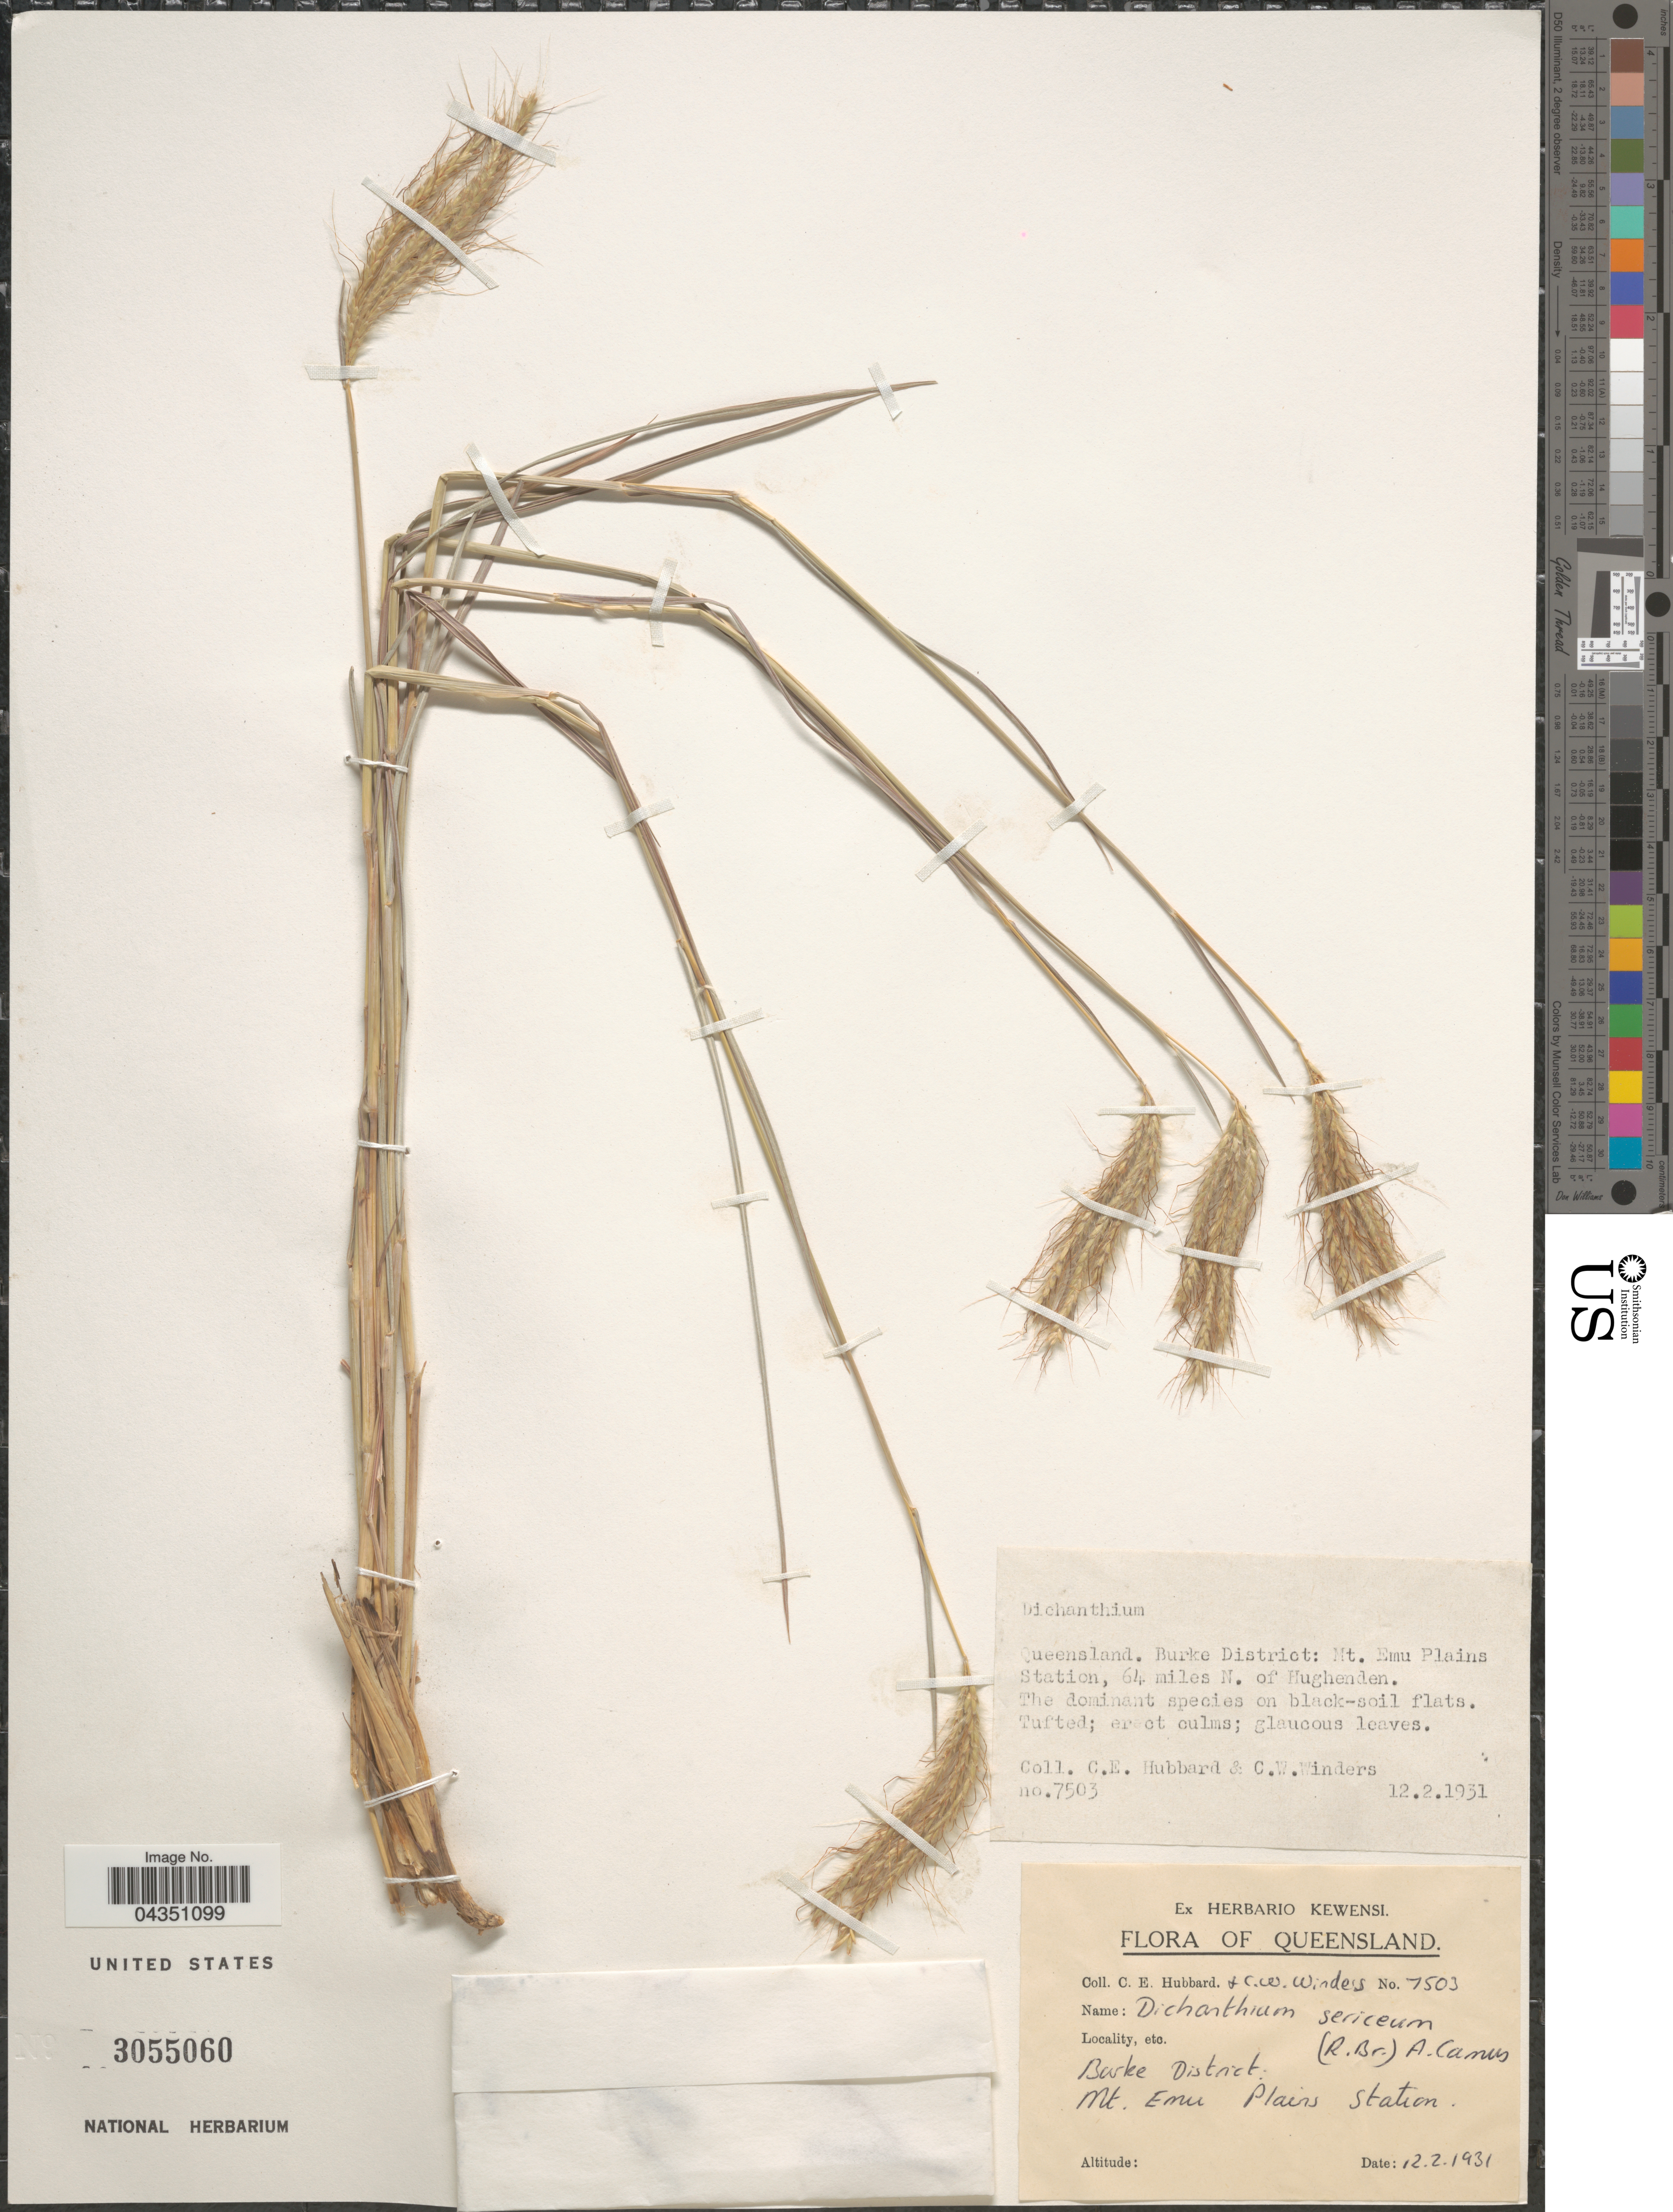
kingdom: Plantae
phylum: Tracheophyta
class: Liliopsida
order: Poales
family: Poaceae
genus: Dichanthium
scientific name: Dichanthium sericeum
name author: (R. Br.) A. Camus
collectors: C. E. Hubbard & C. Winders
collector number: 7503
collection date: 1931-02-12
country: Australia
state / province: Queensland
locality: Burke District: Mt. Emu Plains Station, 64 miles N. of Hughenden.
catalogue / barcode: US 3055060